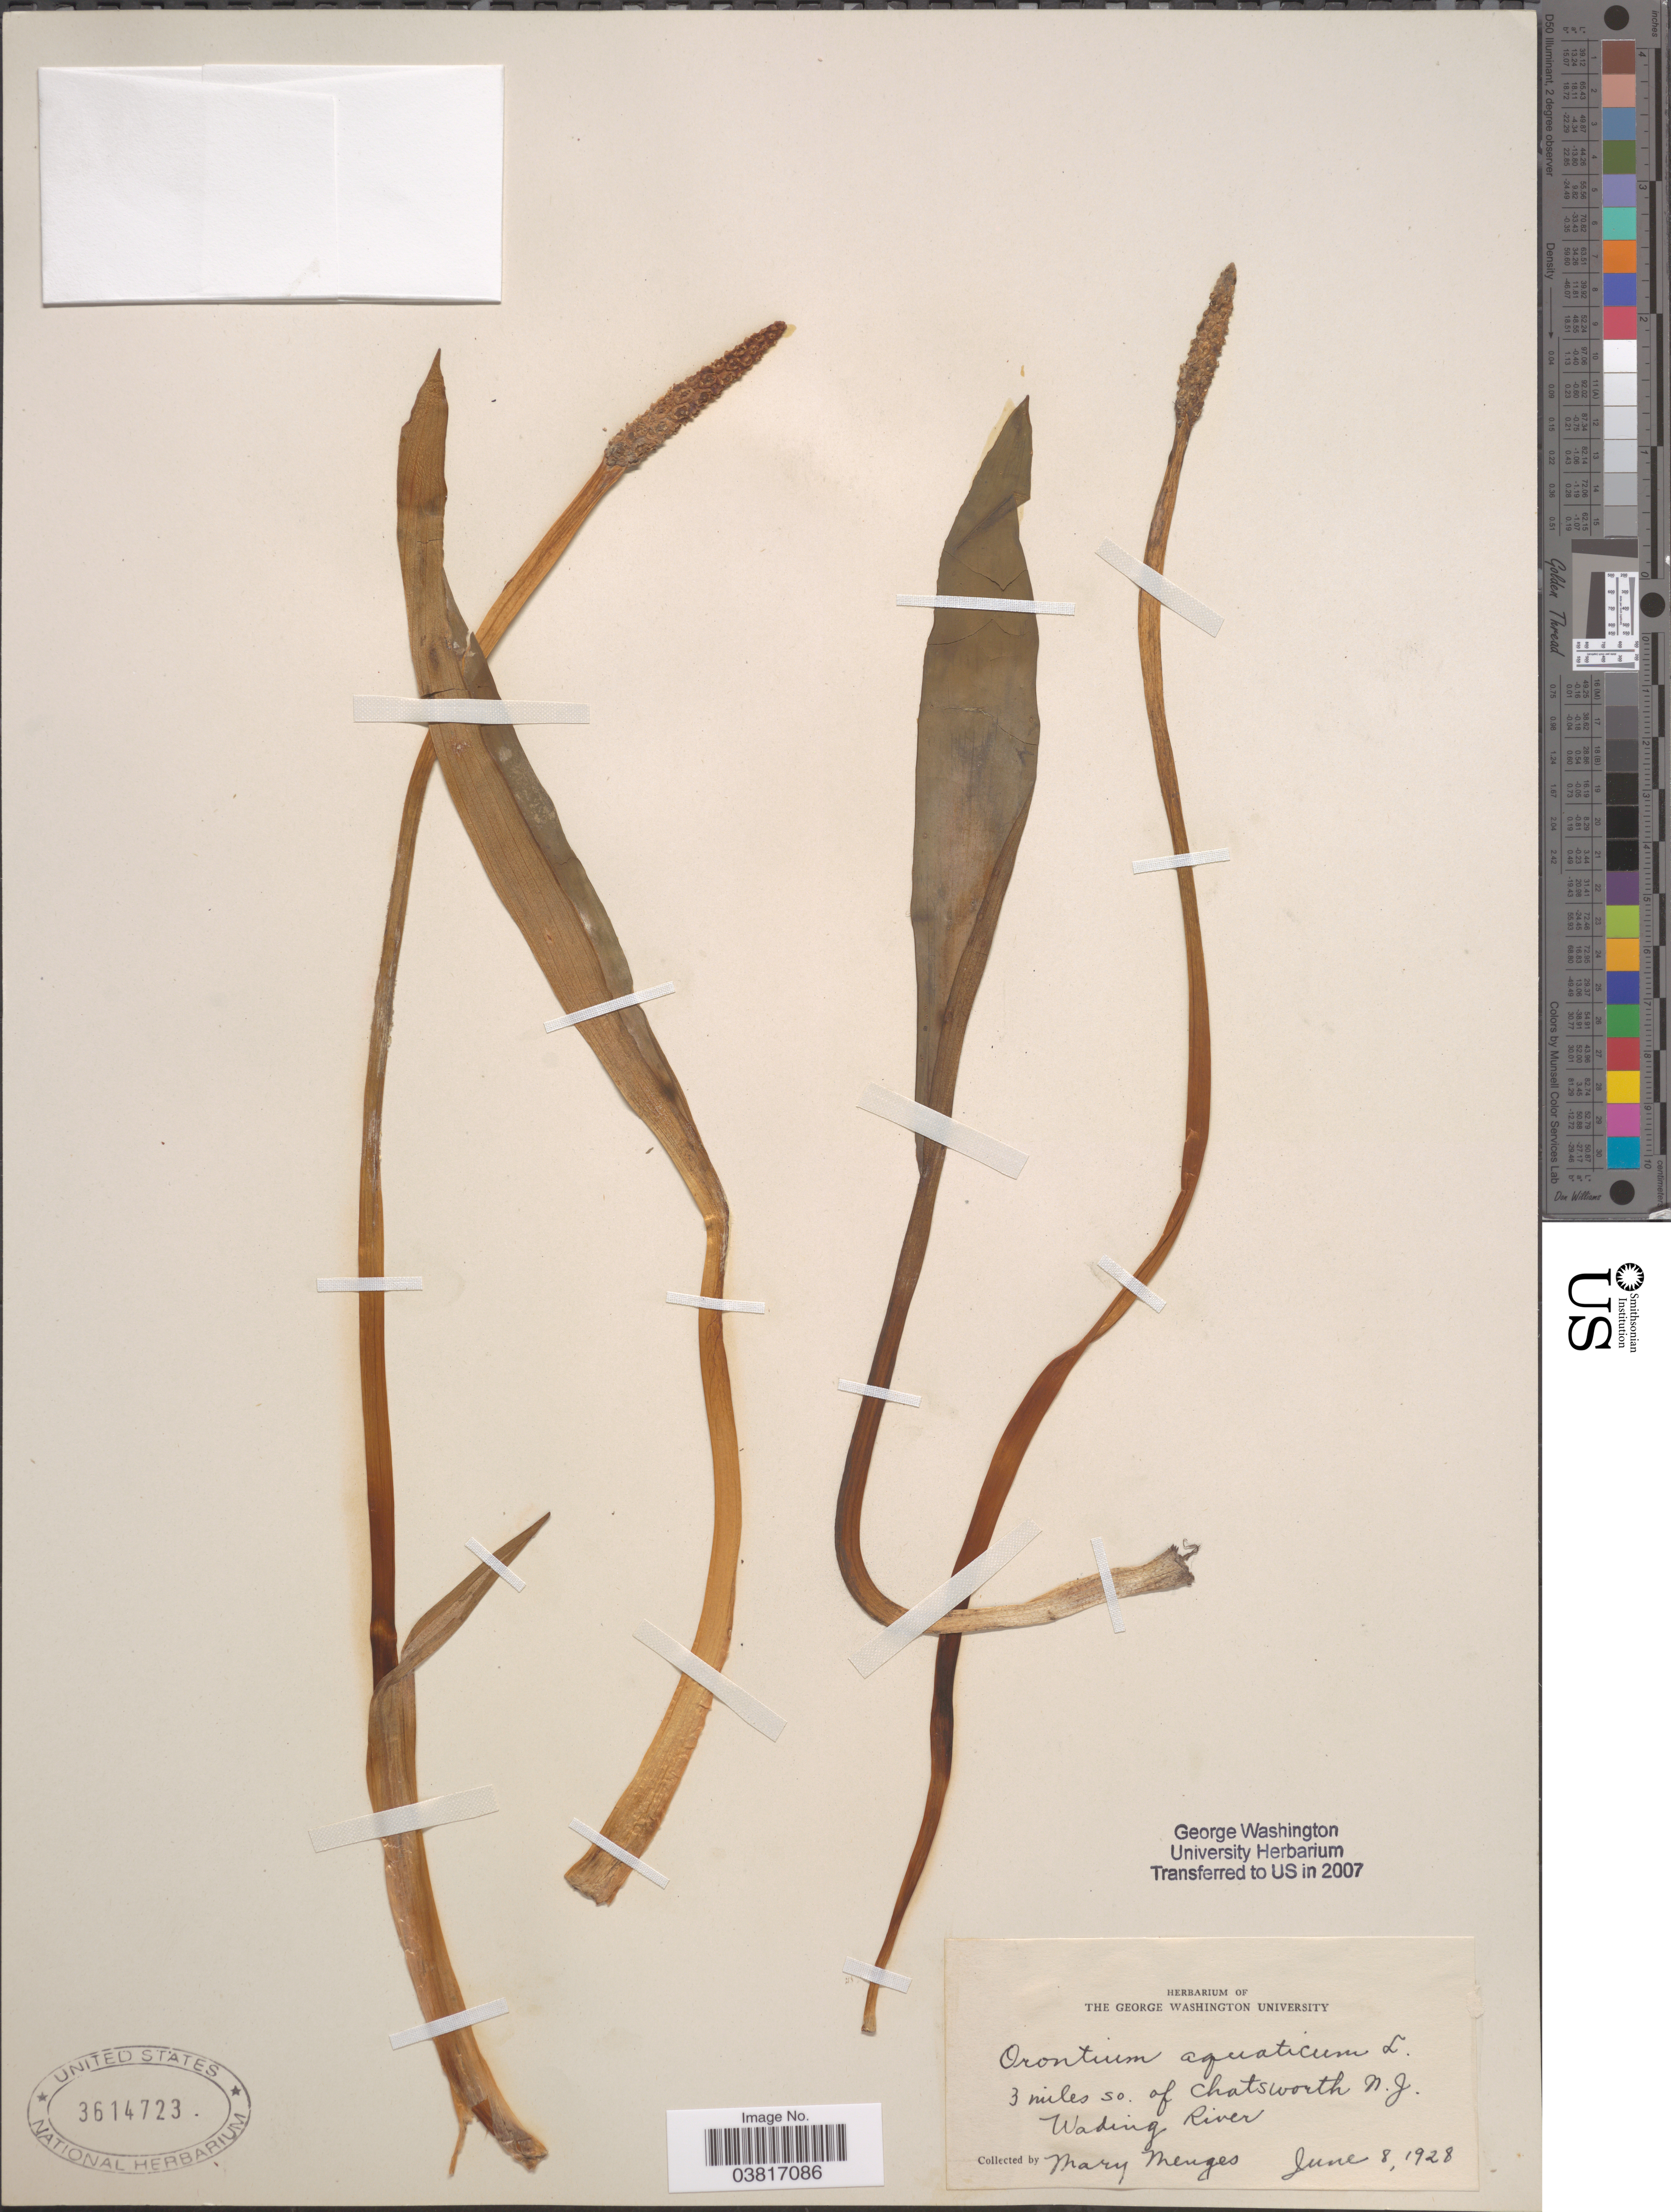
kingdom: Plantae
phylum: Tracheophyta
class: Liliopsida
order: Alismatales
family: Araceae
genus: Orontium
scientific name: Orontium aquaticum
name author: L.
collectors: M. Menges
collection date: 1928-06-08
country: United States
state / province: New Jersey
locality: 3 miles so. of Chatsworth. Wading River.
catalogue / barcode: US 3614723